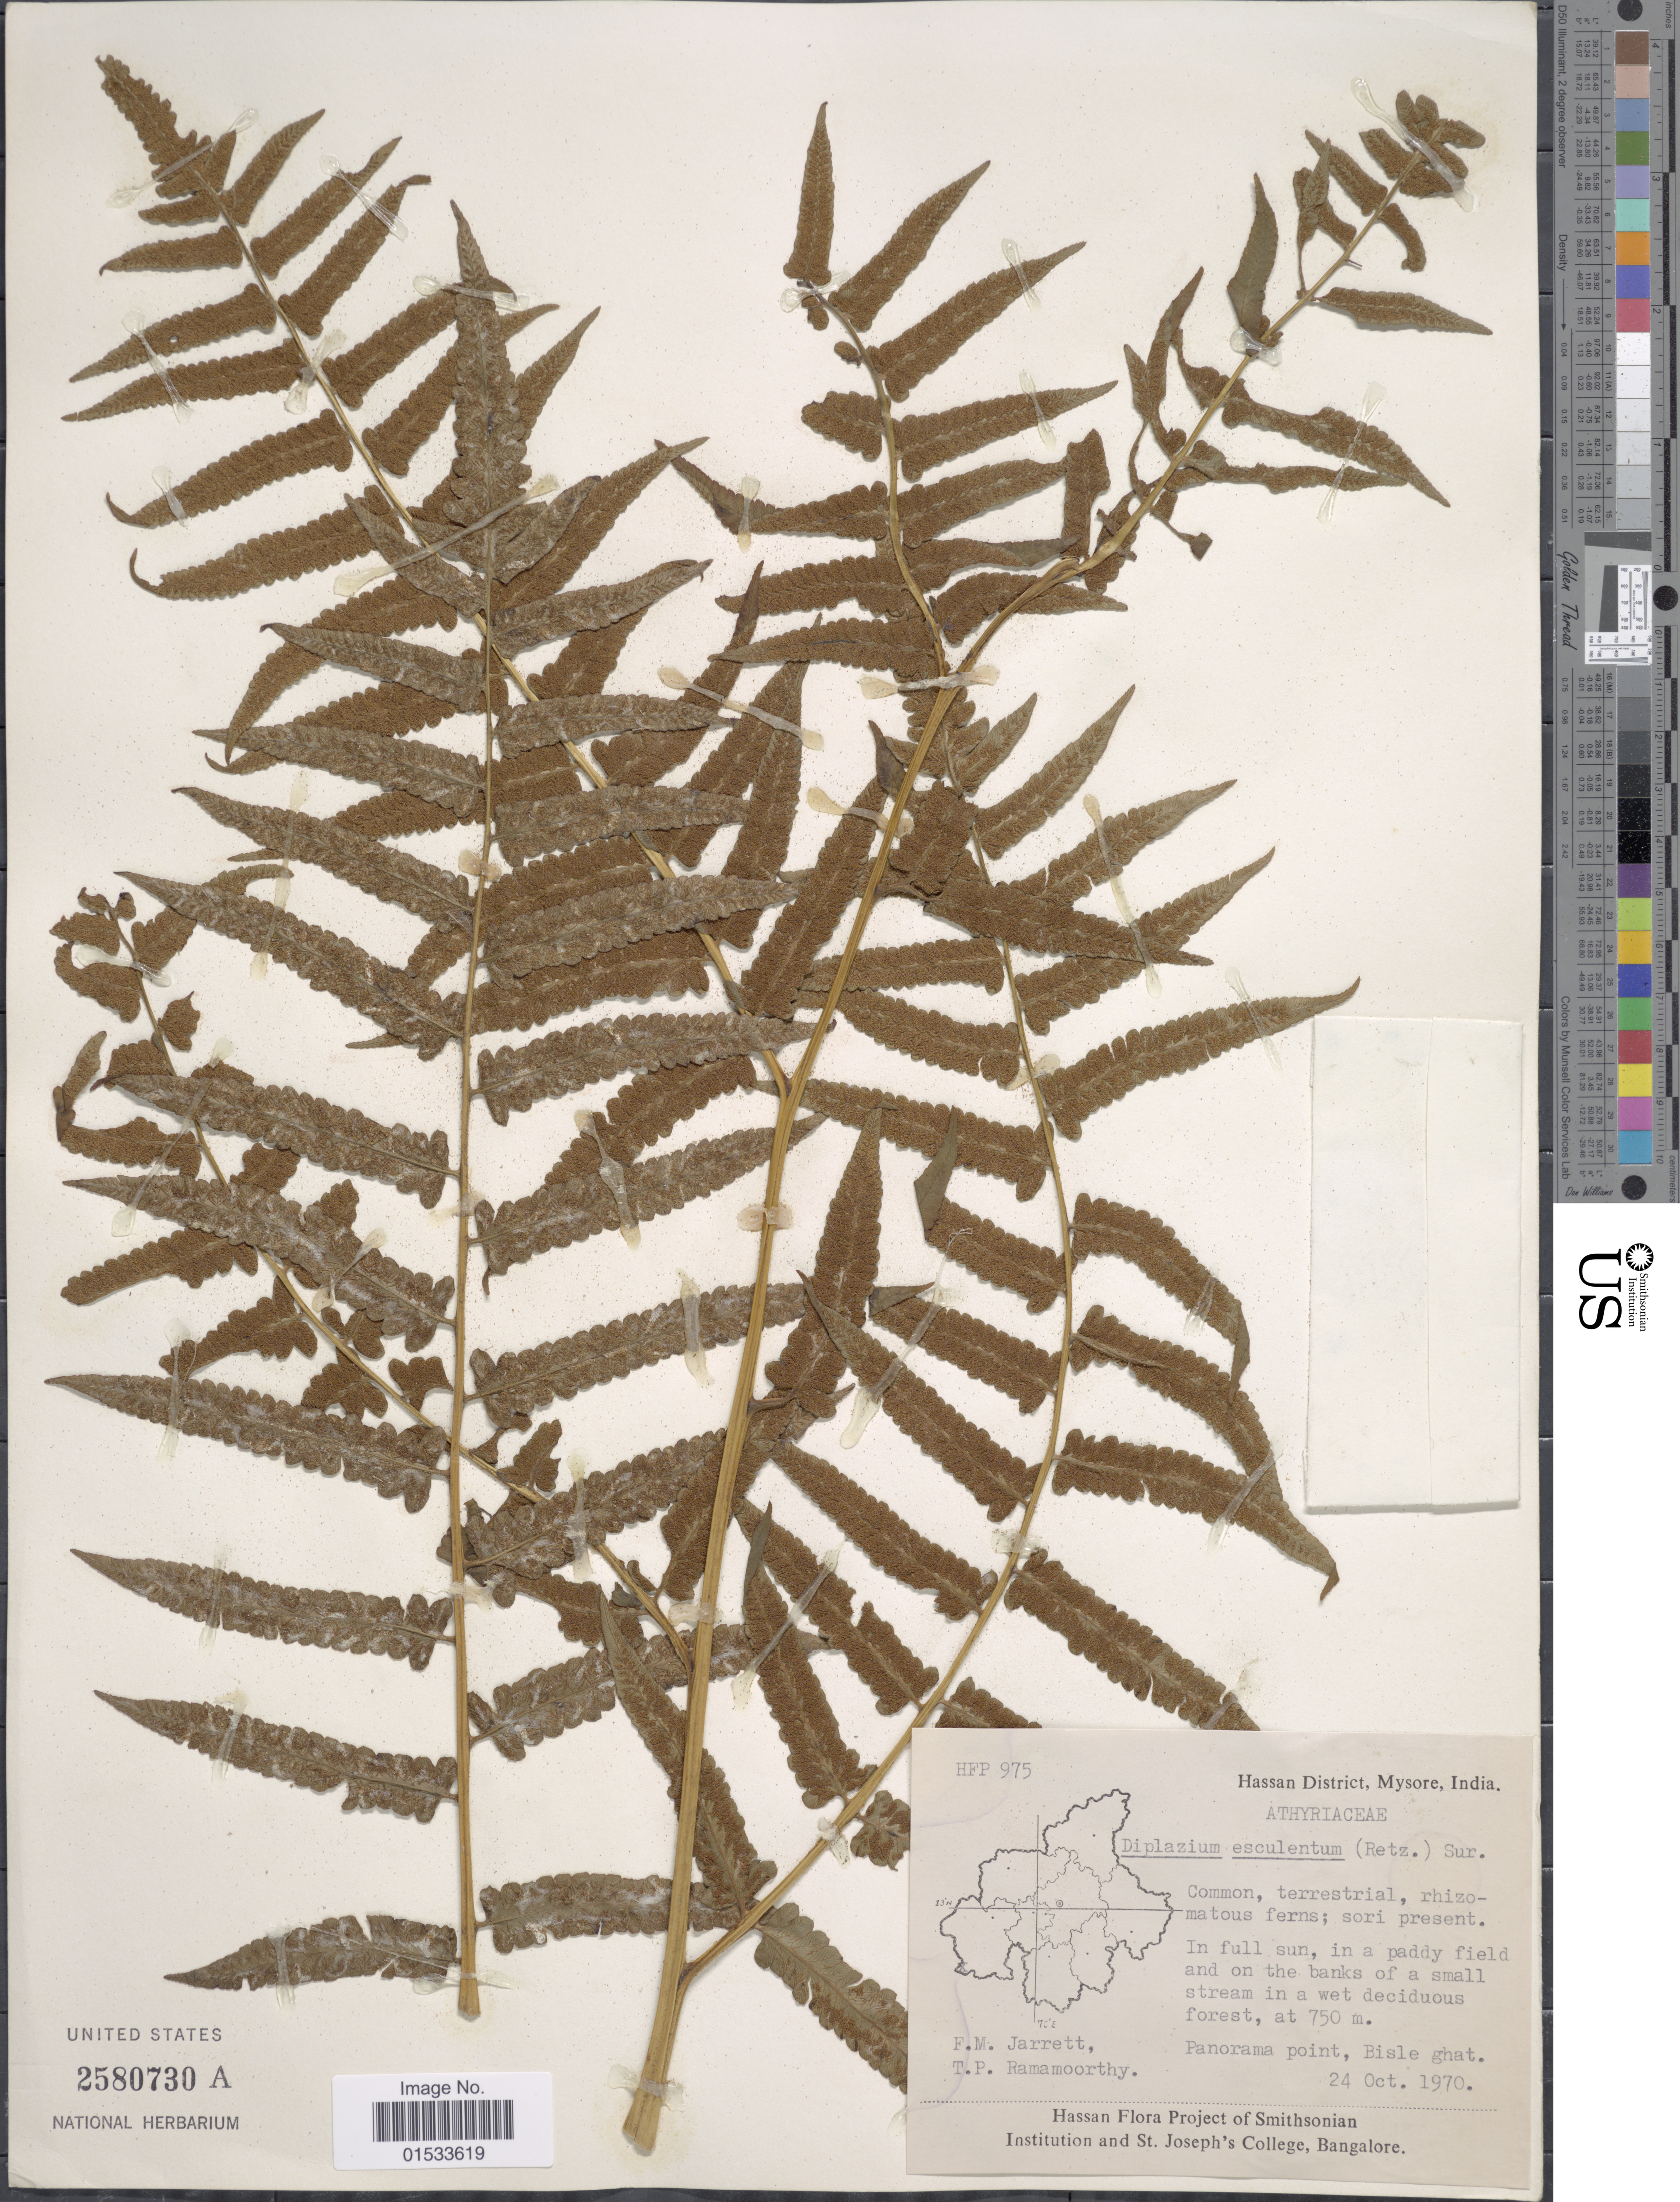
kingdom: Plantae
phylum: Tracheophyta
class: Polypodiopsida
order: Polypodiales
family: Athyriaceae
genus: Diplazium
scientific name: Diplazium esculentum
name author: (Retz.) Sw.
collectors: F. M. Jarrett & T. P. Ramamoorthy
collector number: HFP 975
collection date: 1970-10-24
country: India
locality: Hassan District, Mysore, Panoramo point, Bisle ghat.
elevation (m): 750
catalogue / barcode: US 2580730A